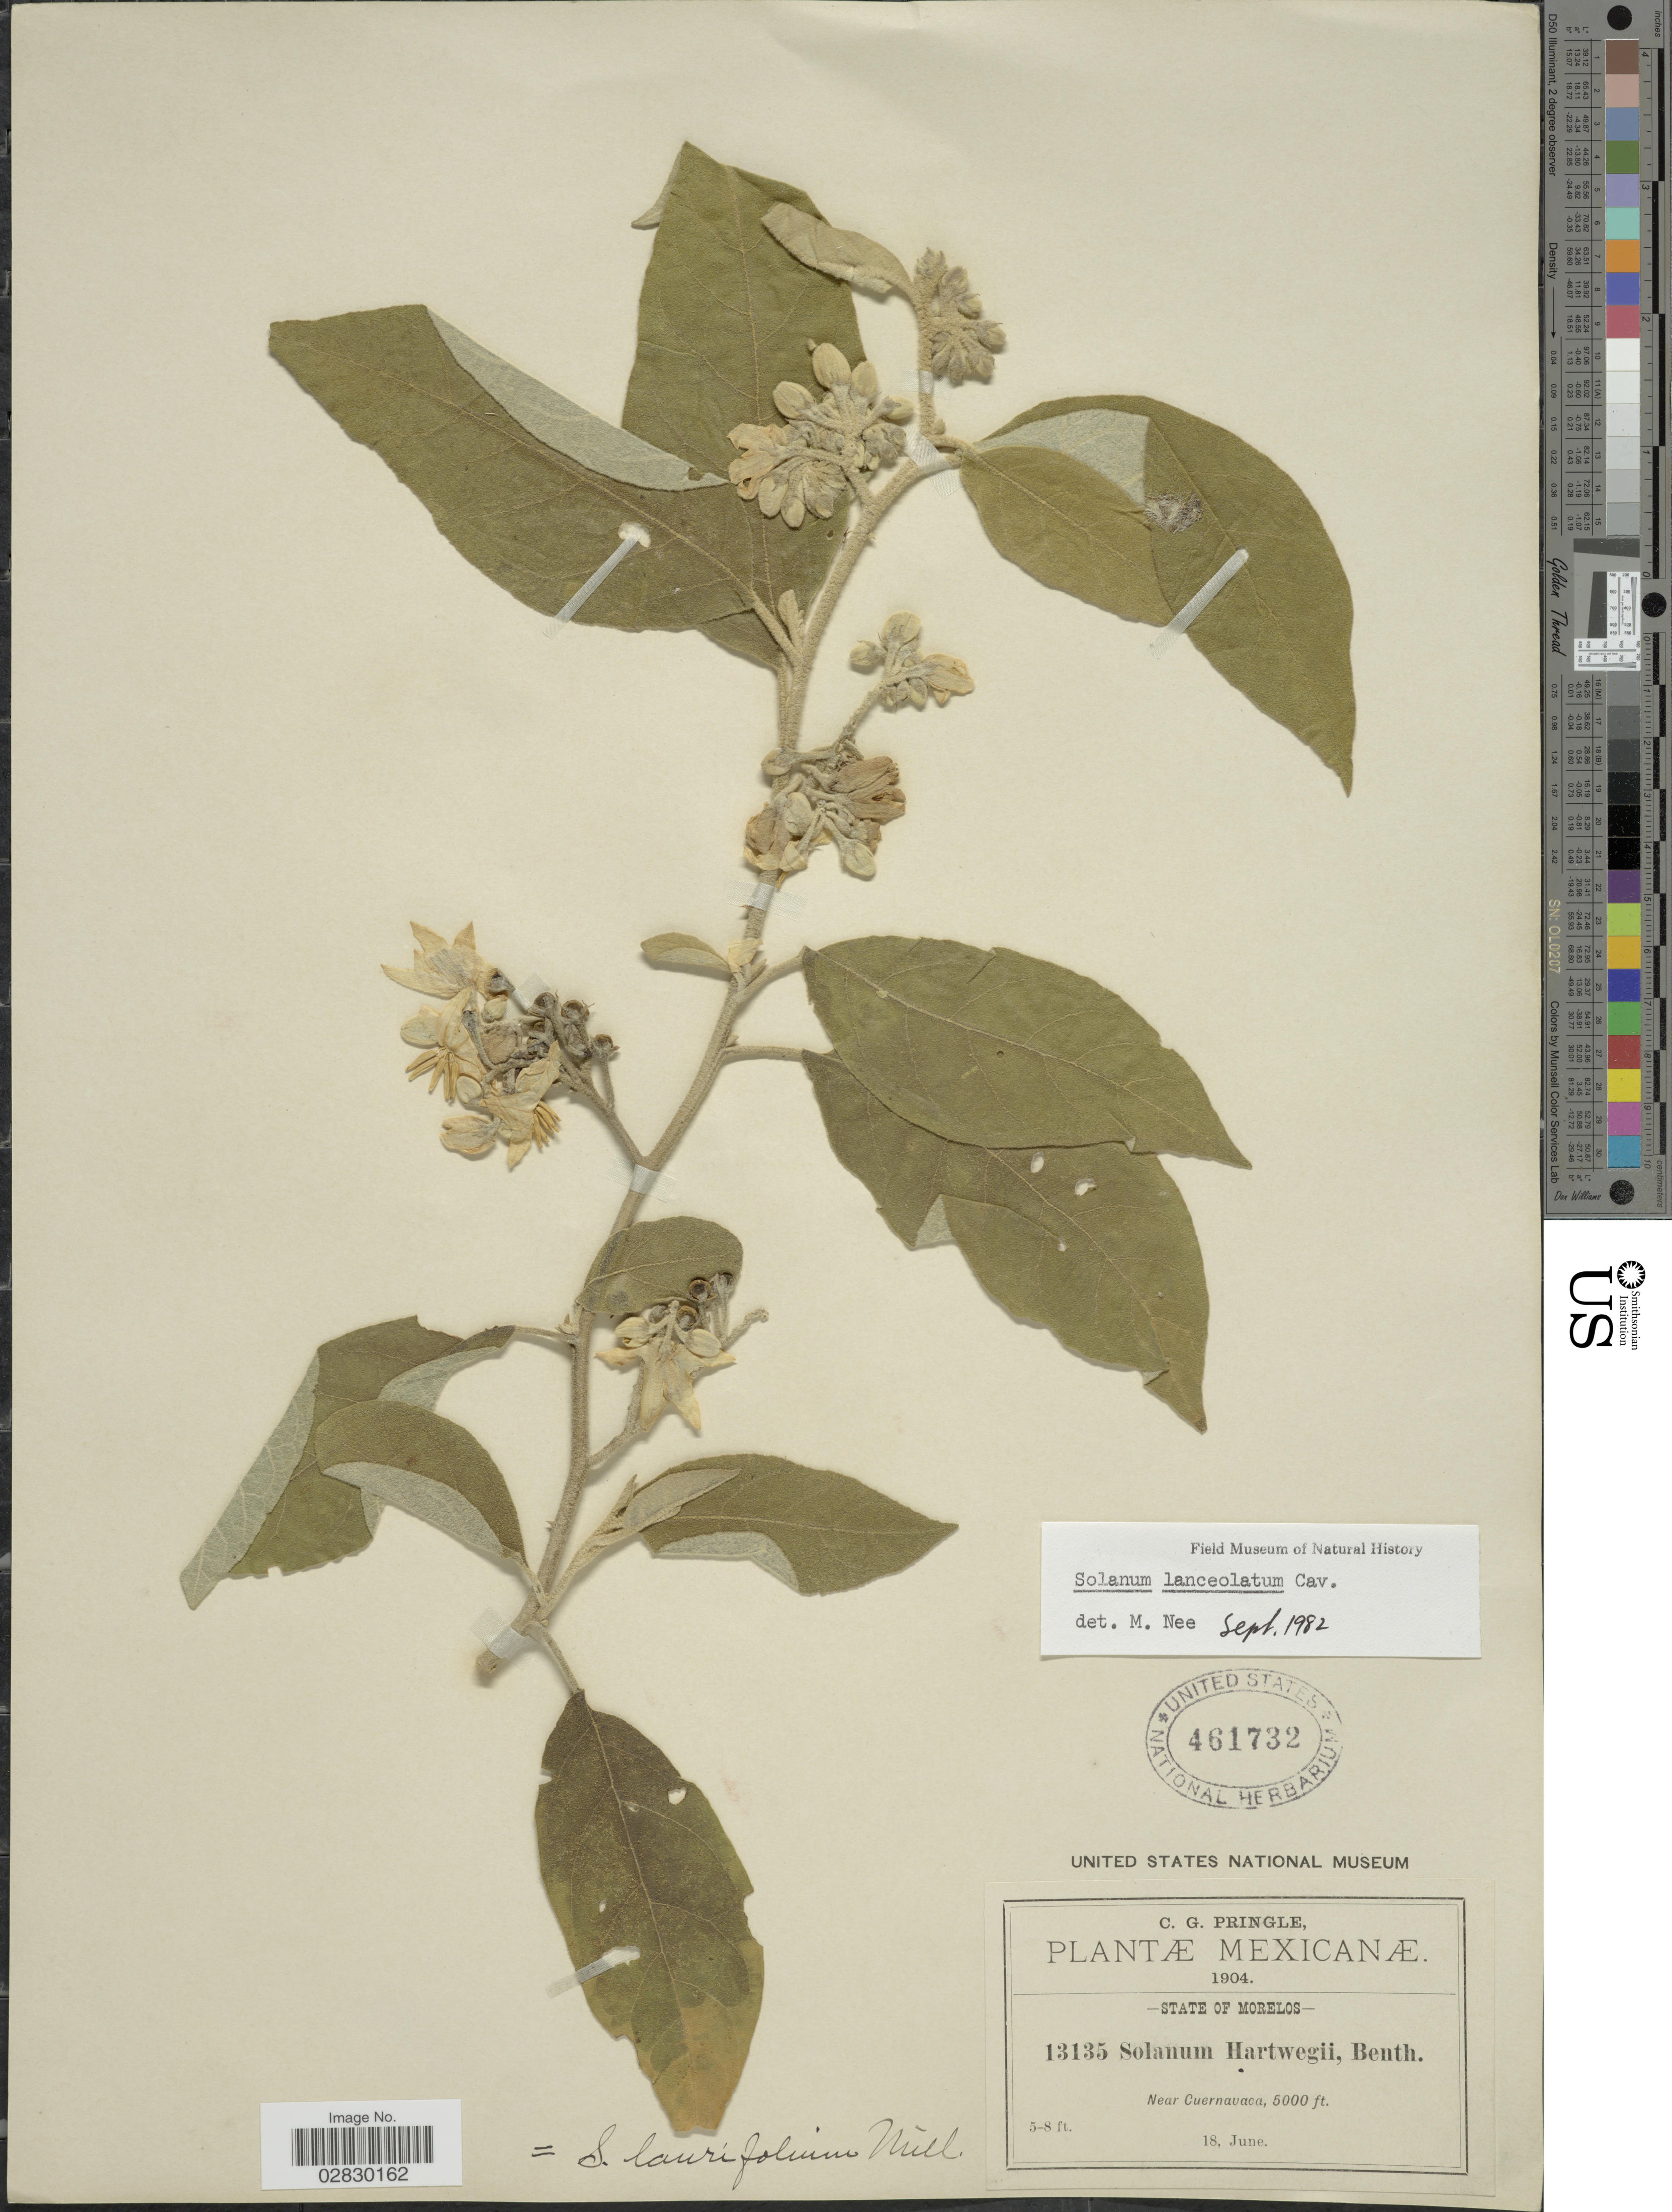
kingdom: Plantae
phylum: Tracheophyta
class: Magnoliopsida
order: Solanales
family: Solanaceae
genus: Solanum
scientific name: Solanum lanceolatum Berthault, nom. illeg.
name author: Berthault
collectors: C. G. Pringle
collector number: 13135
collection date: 1904-06-18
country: Mexico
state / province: Morelos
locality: Near Cuernavaca.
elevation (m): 1524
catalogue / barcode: US 461732